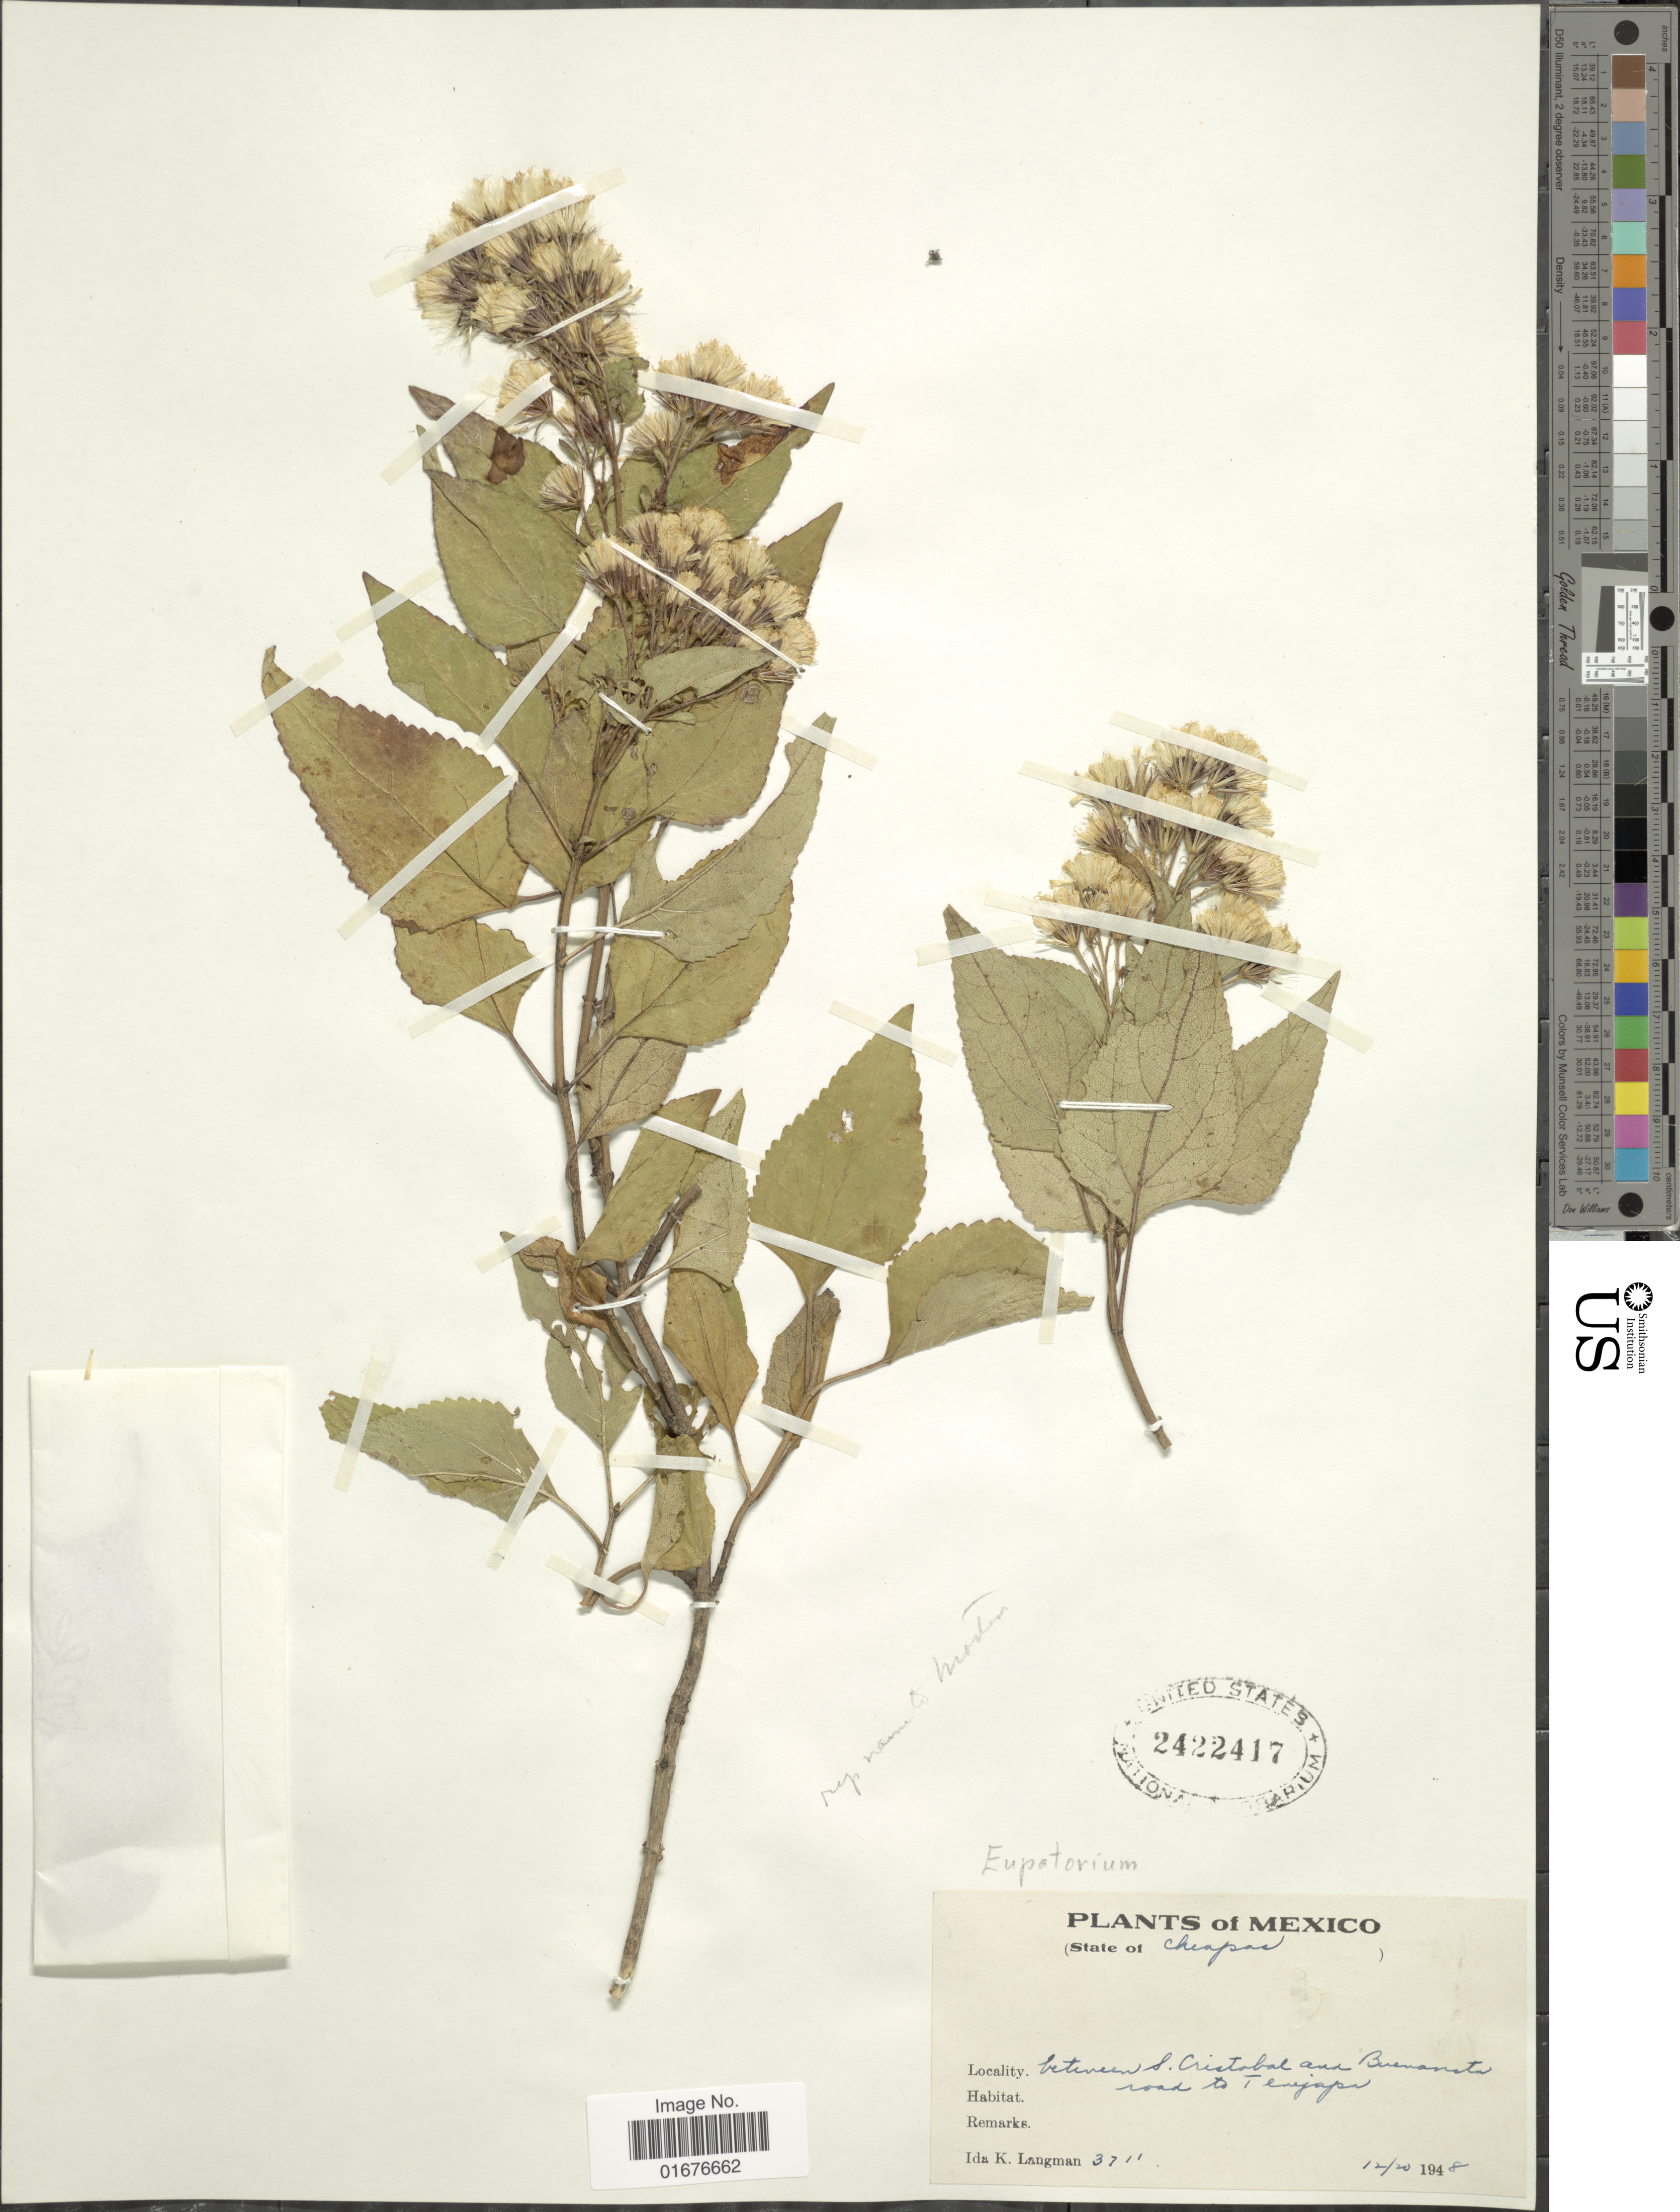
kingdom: Plantae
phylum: Tracheophyta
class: Magnoliopsida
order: Asterales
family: Asteraceae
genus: Ageratina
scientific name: Ageratina pringlei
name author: (B.L. Rob. & Greenm.) R.M. King & H. Rob.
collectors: I. K. Langman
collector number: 37111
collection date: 1948-12-20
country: Mexico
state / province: Chiapas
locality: Between S. Cristobal & Buenavista road Tenijapa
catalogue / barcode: US 2422417